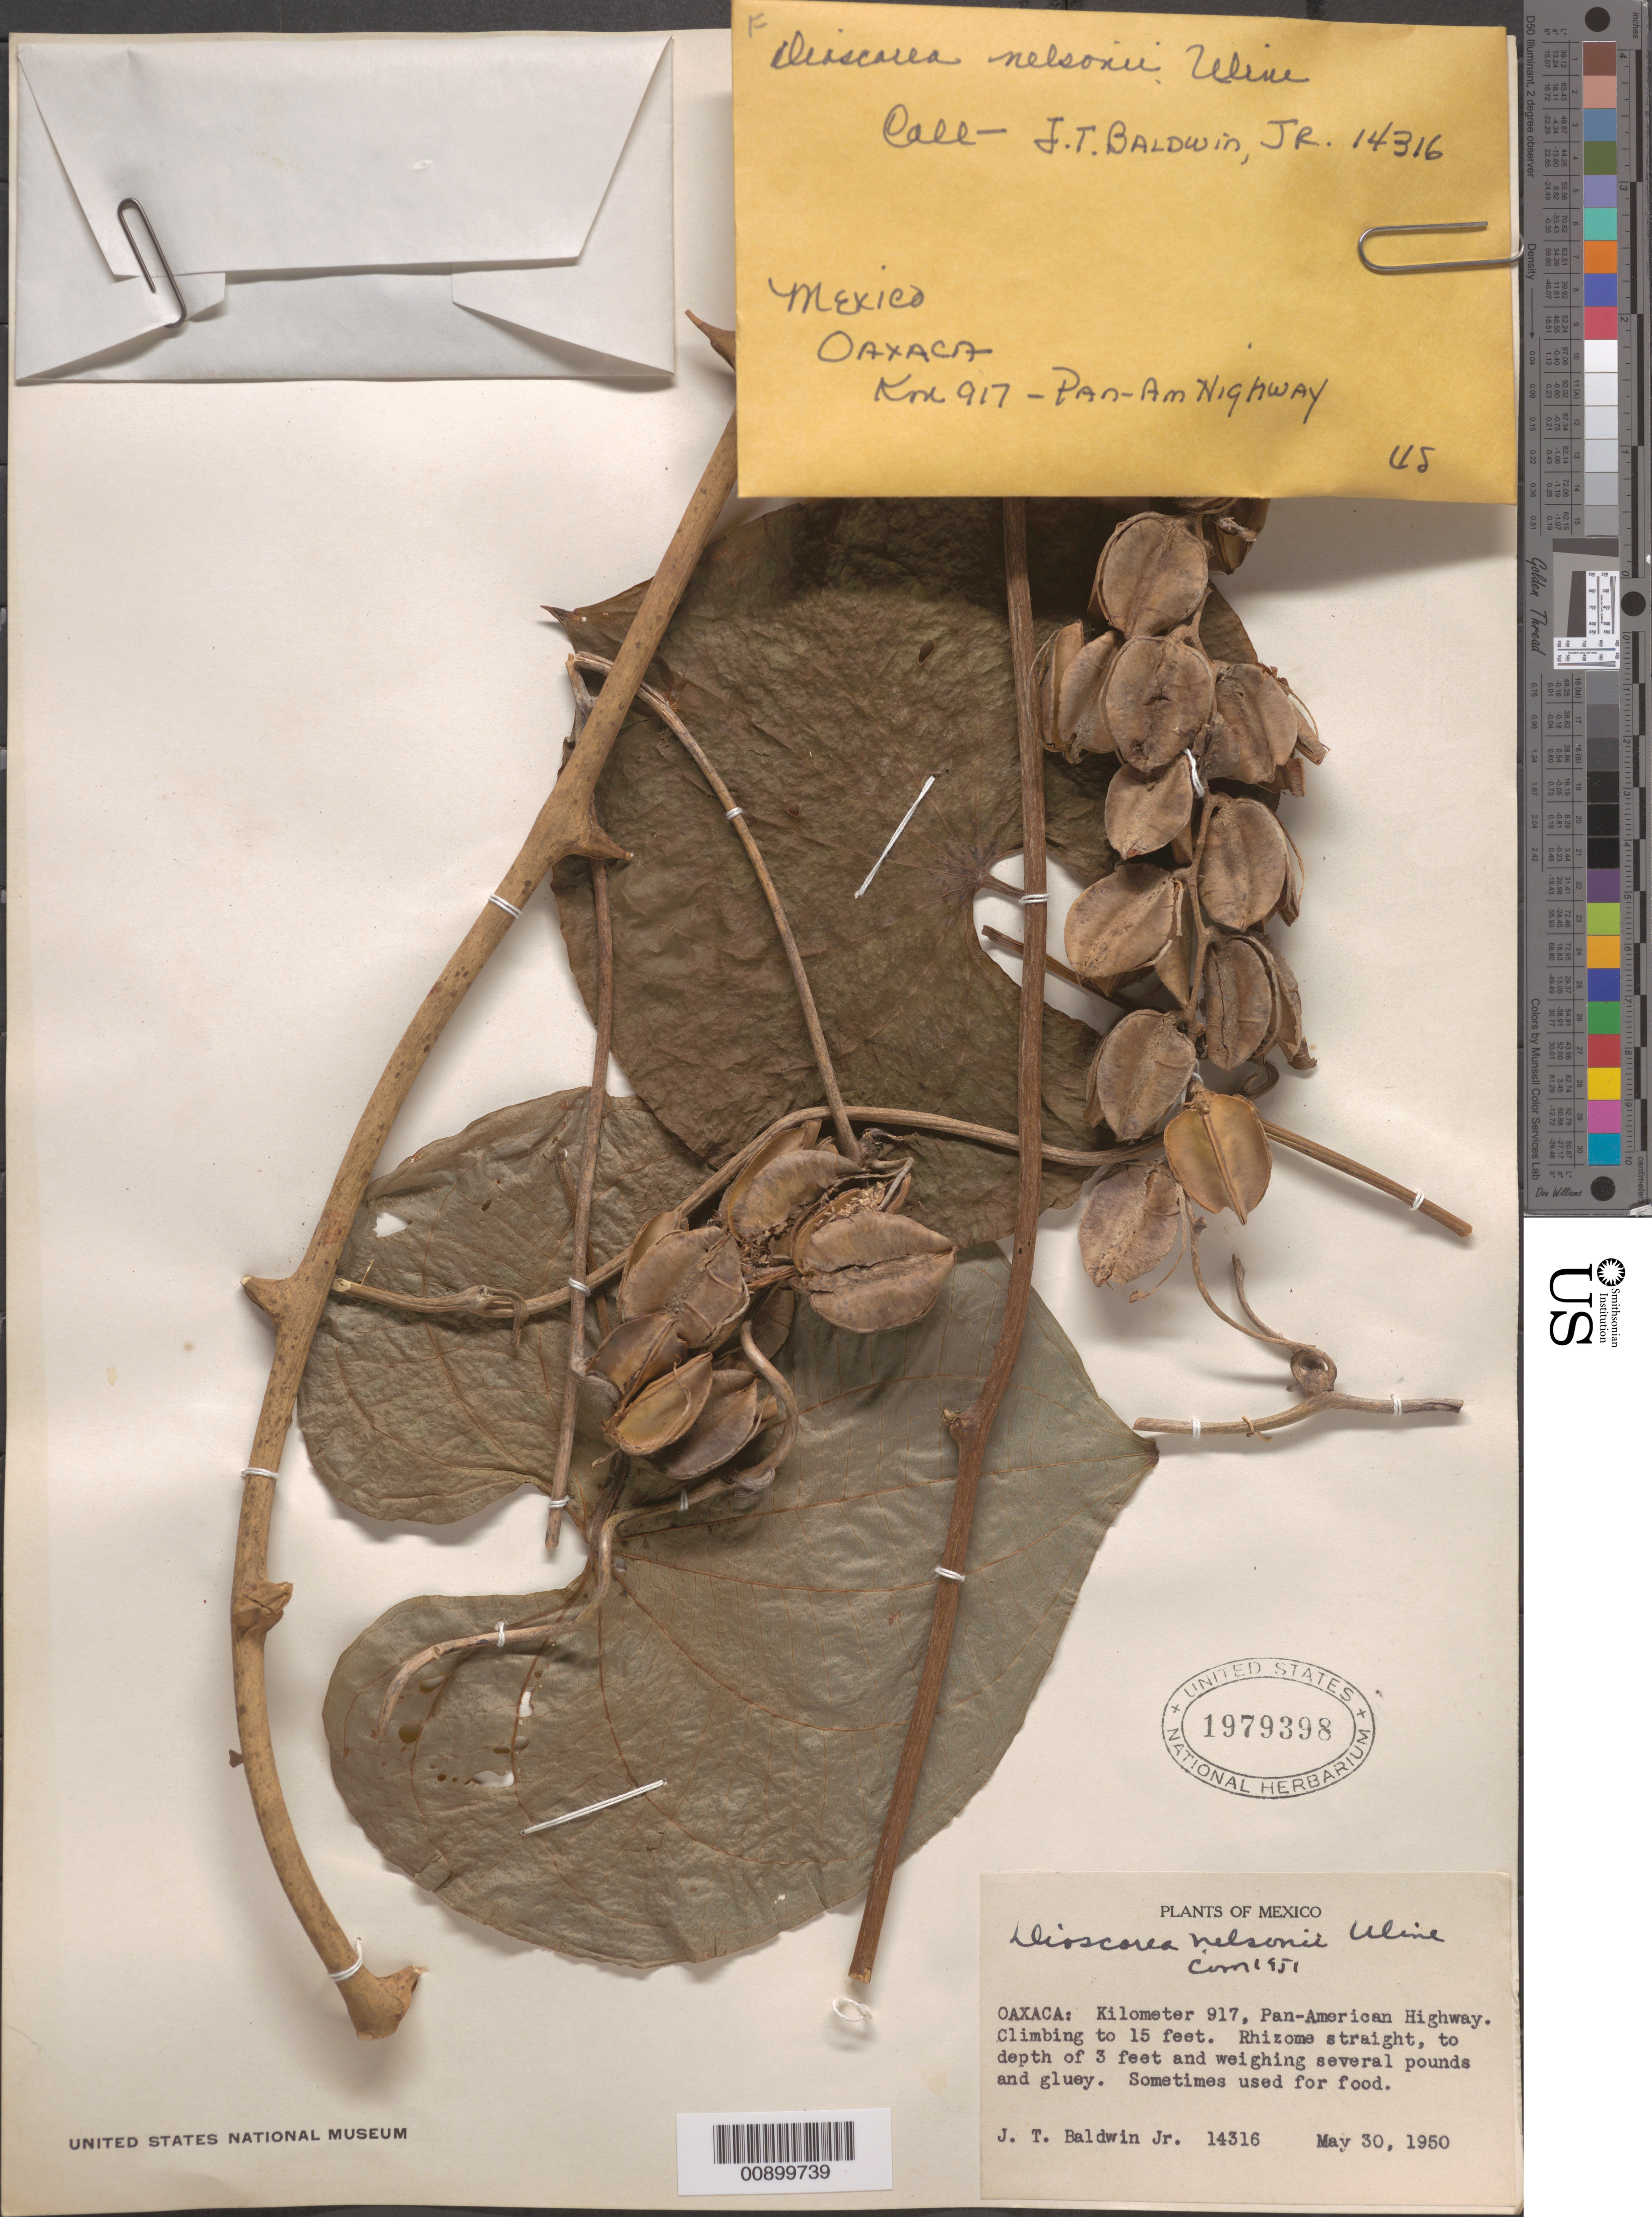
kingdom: Plantae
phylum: Tracheophyta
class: Liliopsida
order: Dioscoreales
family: Dioscoreaceae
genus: Dioscorea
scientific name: Dioscorea nelsonii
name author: Uline ex R. Knuth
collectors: J. T. Baldwin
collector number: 14316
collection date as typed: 30 May 1950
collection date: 1950-05-30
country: Mexico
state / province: Oaxaca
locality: Oaxaca: Kilometer 917, Pan-American Highway.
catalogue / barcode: US 1979398